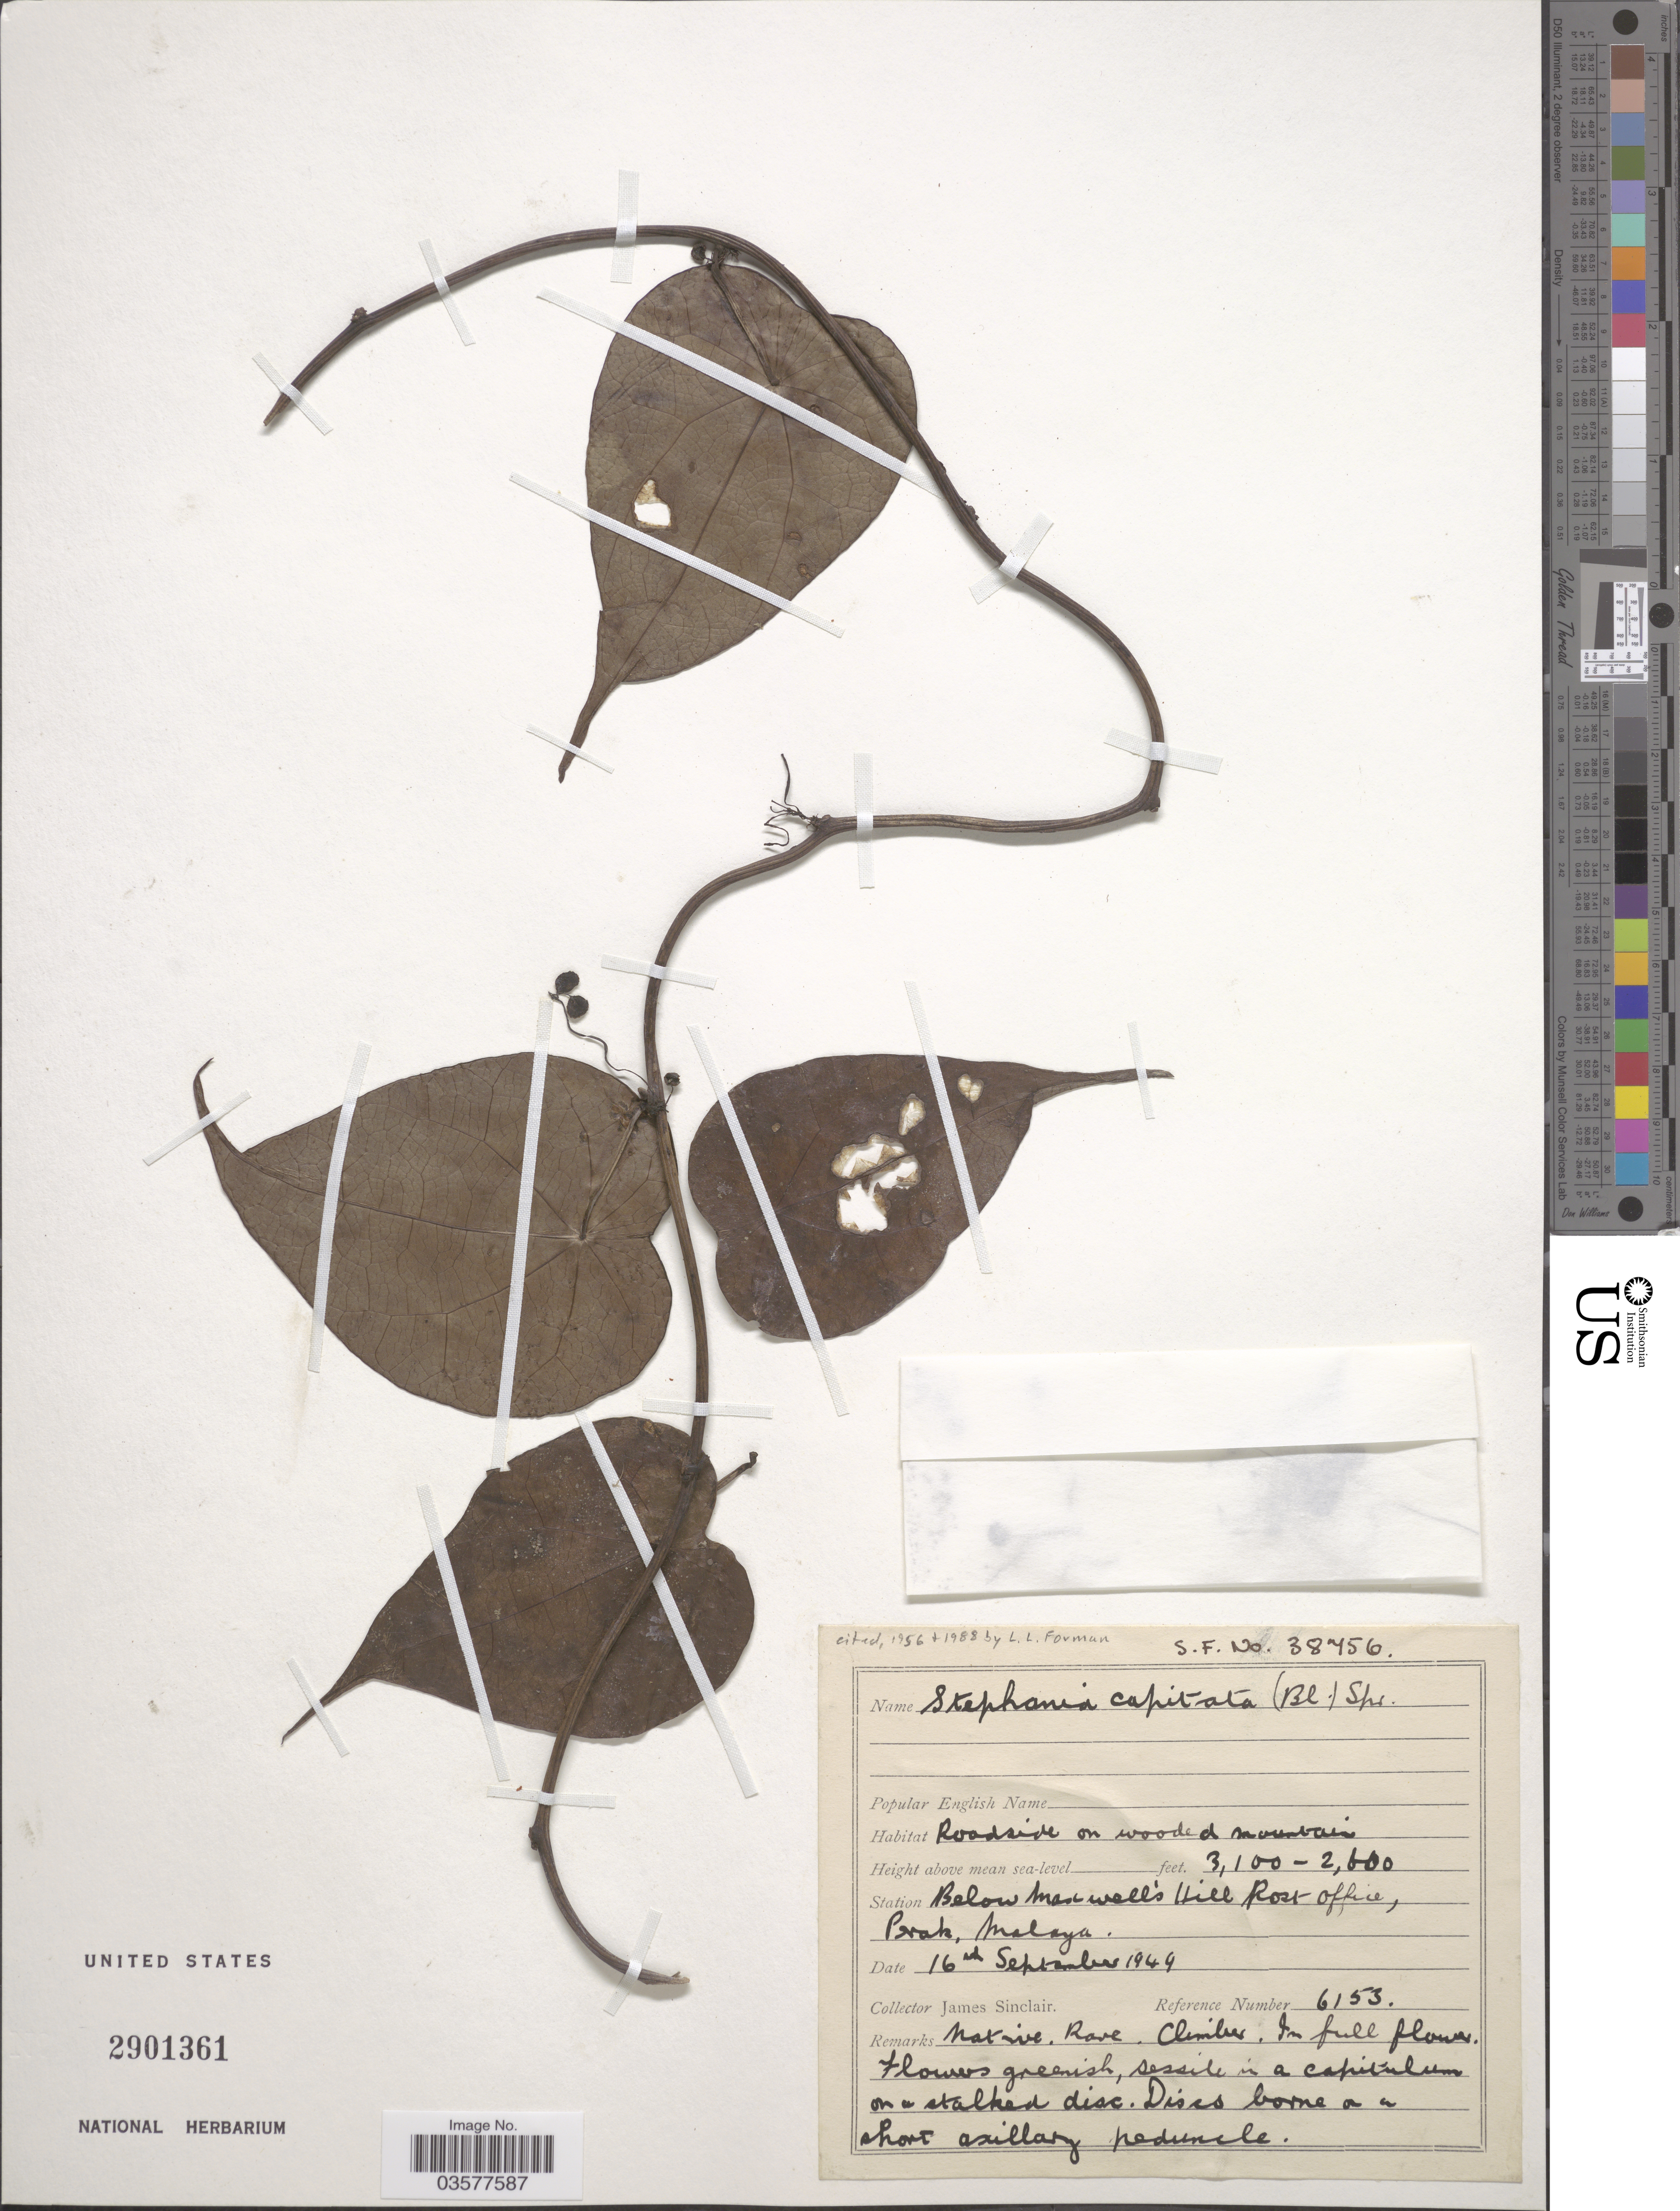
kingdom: Plantae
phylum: Tracheophyta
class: Magnoliopsida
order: Ranunculales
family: Menispermaceae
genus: Stephania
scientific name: Stephania capitata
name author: Spreng.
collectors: J. Sinclair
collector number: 6153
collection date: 1949-09-16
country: Malaysia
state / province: Perak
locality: Station below Maxwell's Hill Post office, Malaya.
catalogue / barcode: US 2901361